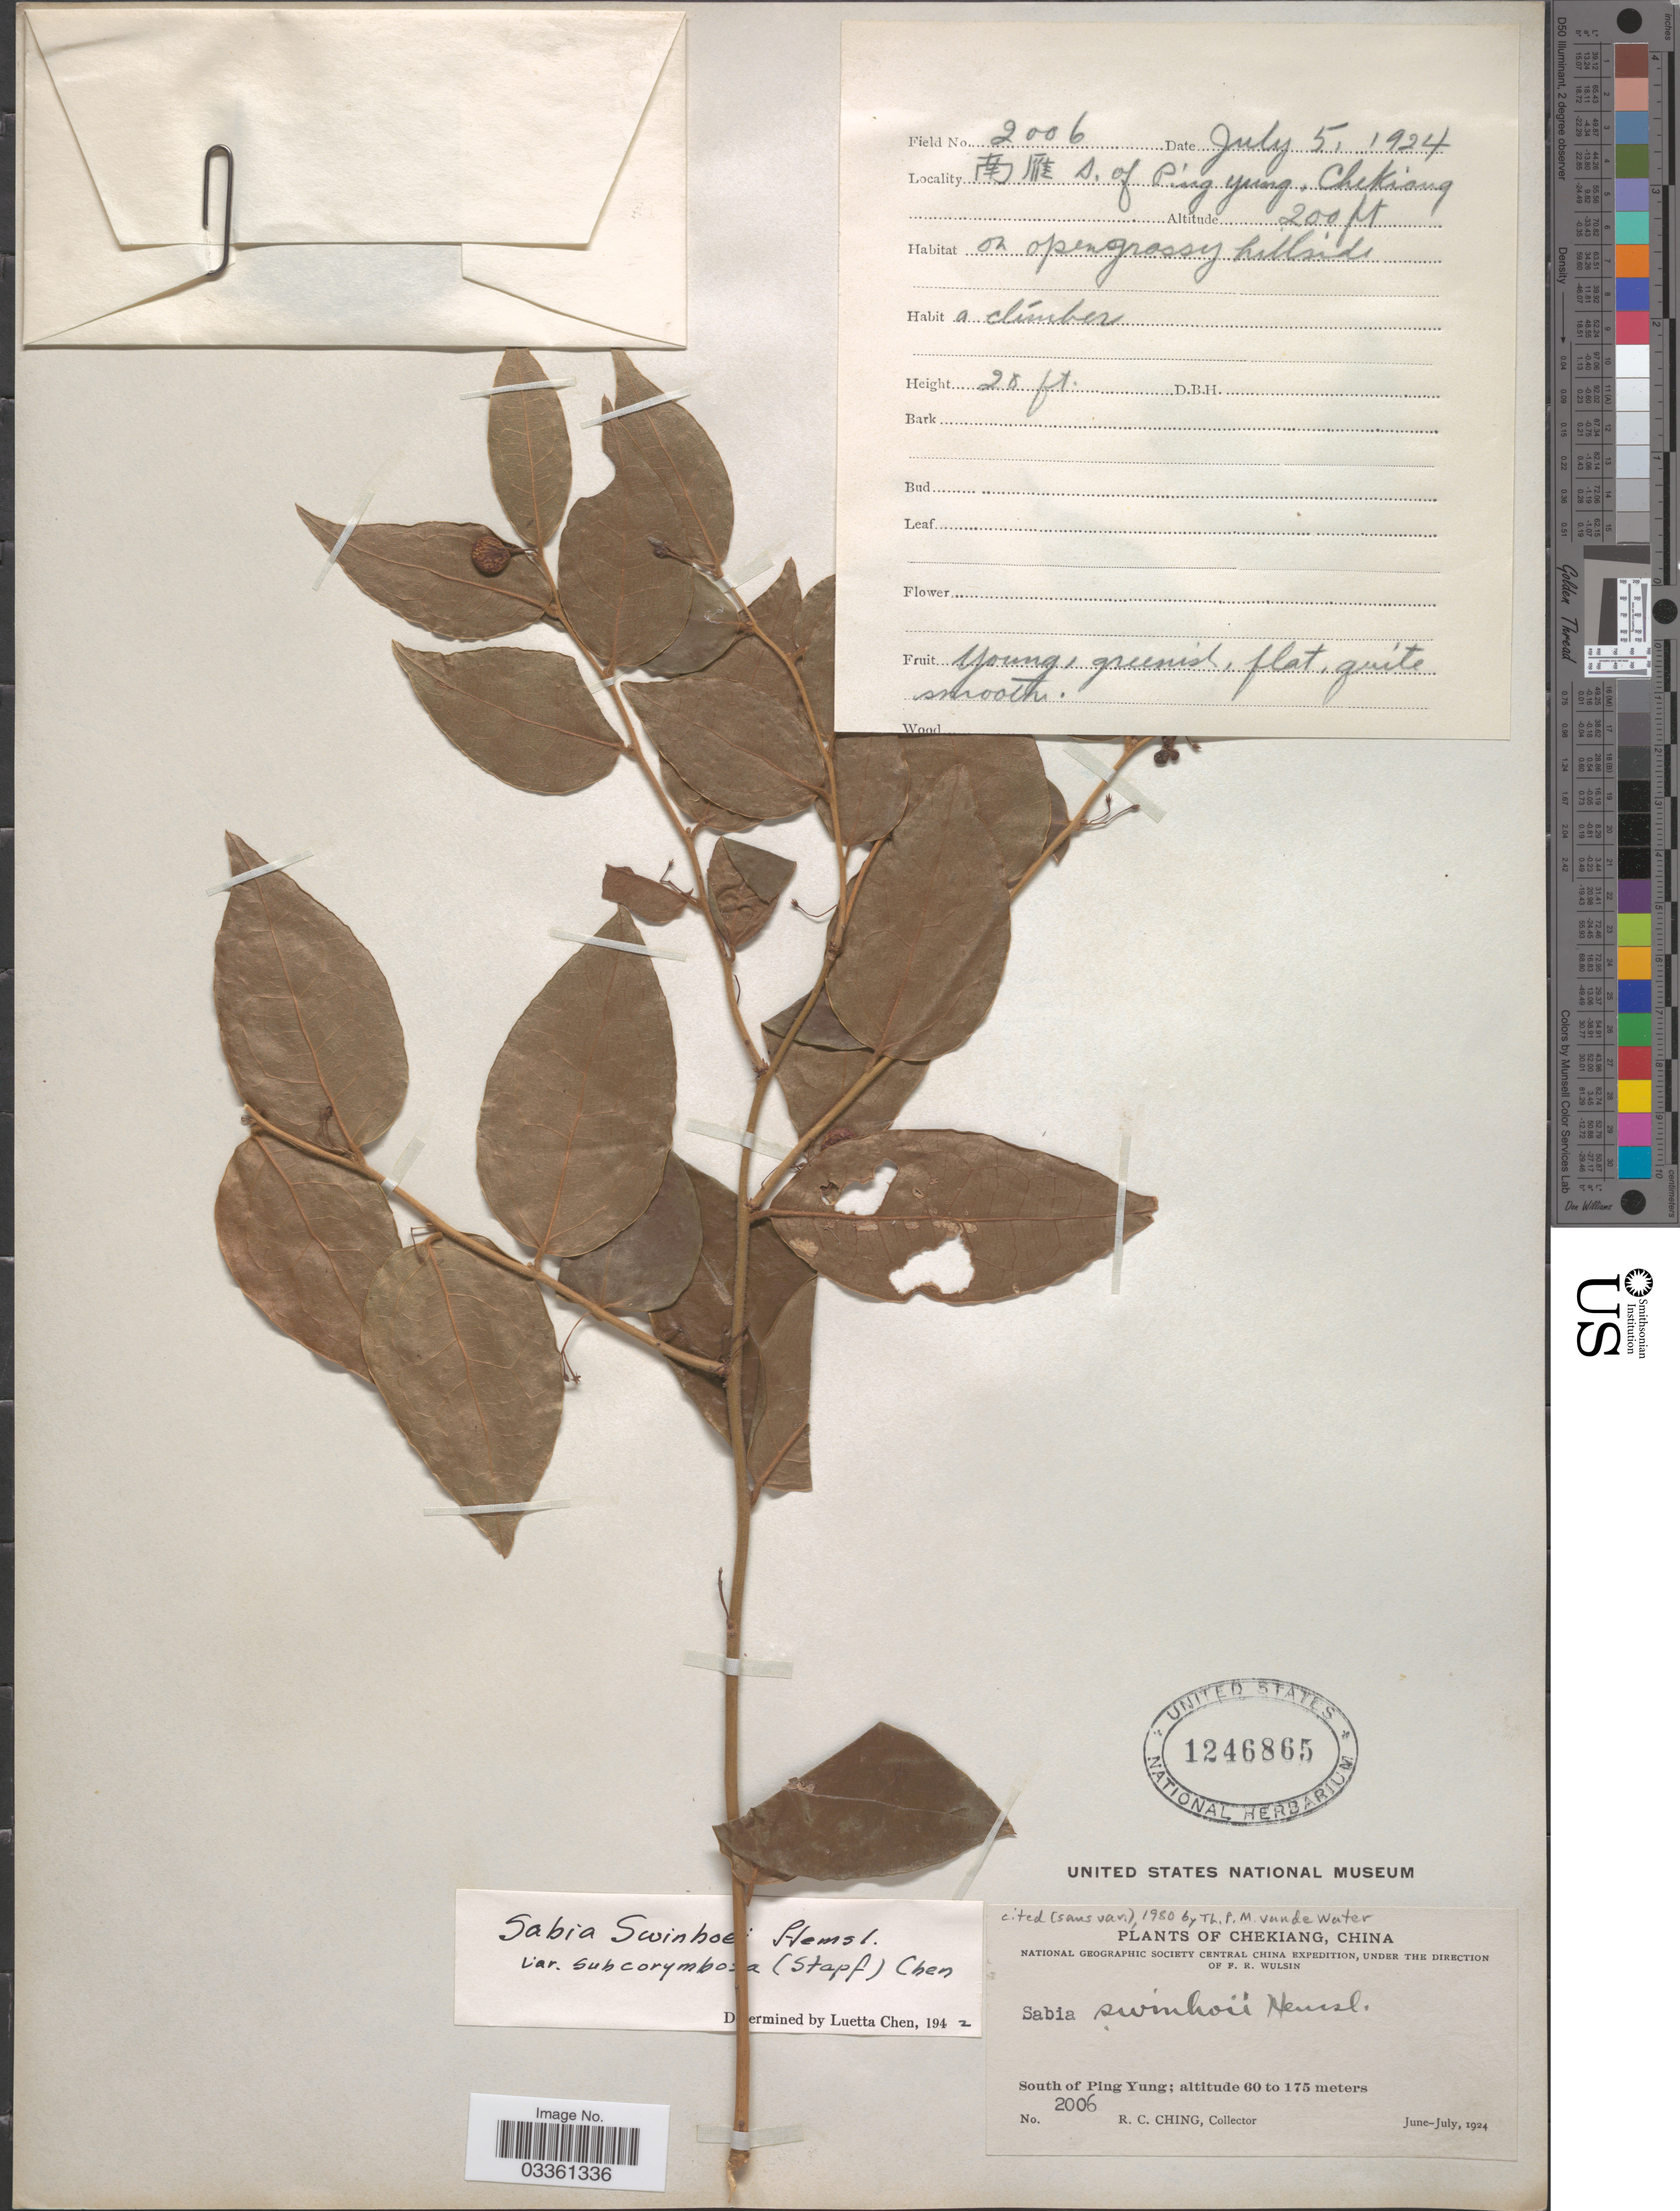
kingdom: Plantae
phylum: Tracheophyta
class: Magnoliopsida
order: Proteales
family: Sabiaceae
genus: Sabia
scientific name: Sabia swinhoei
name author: Hemsl.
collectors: R. C. Ching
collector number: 2006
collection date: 1924-07-05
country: China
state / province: Zhejiang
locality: Chekiang. South of Ping Yung.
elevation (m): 61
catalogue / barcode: US 1246865